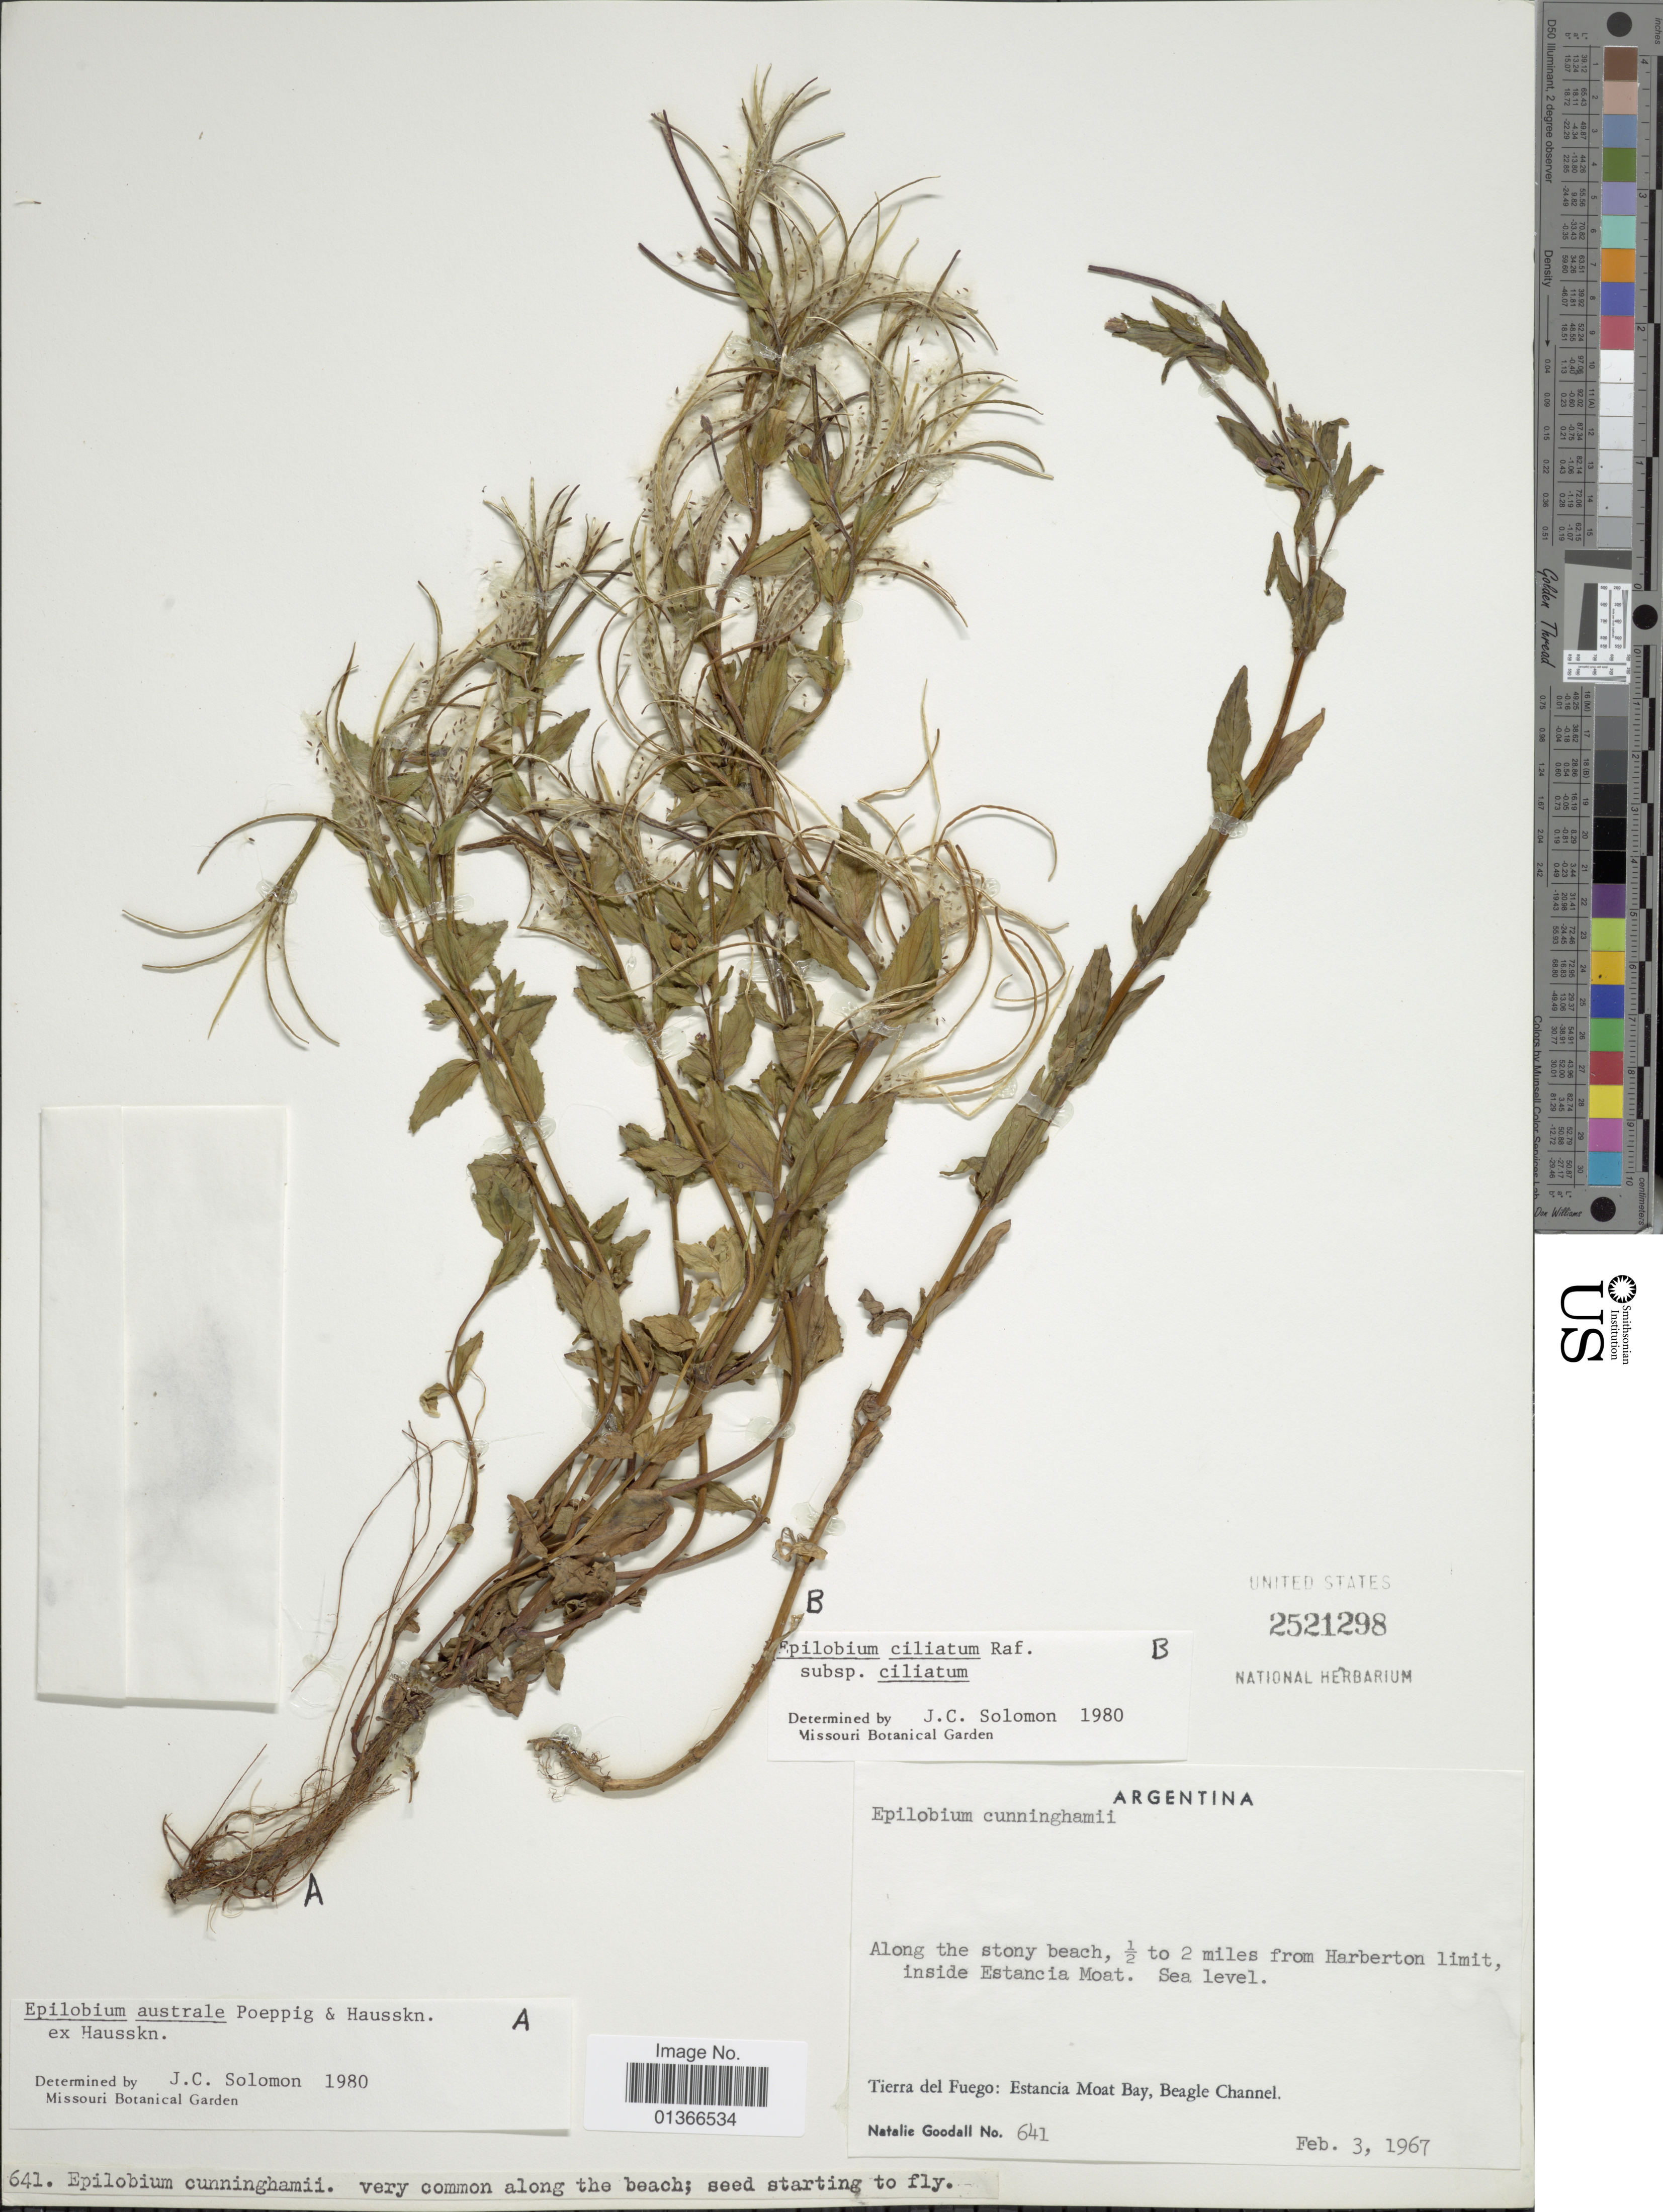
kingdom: Plantae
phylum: Tracheophyta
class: Magnoliopsida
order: Myrtales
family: Onagraceae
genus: Epilobium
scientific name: Epilobium australe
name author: Poepp. & Hausskn.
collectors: R. Goodall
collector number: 641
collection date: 1967-02-03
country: Argentina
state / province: Tierra del Fuego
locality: Along the stony beach, ½ to 2 miles from Harberton limit, inside Estancia Moat. Estancia Moat Bay, Beagle Channel.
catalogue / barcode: US 2521298